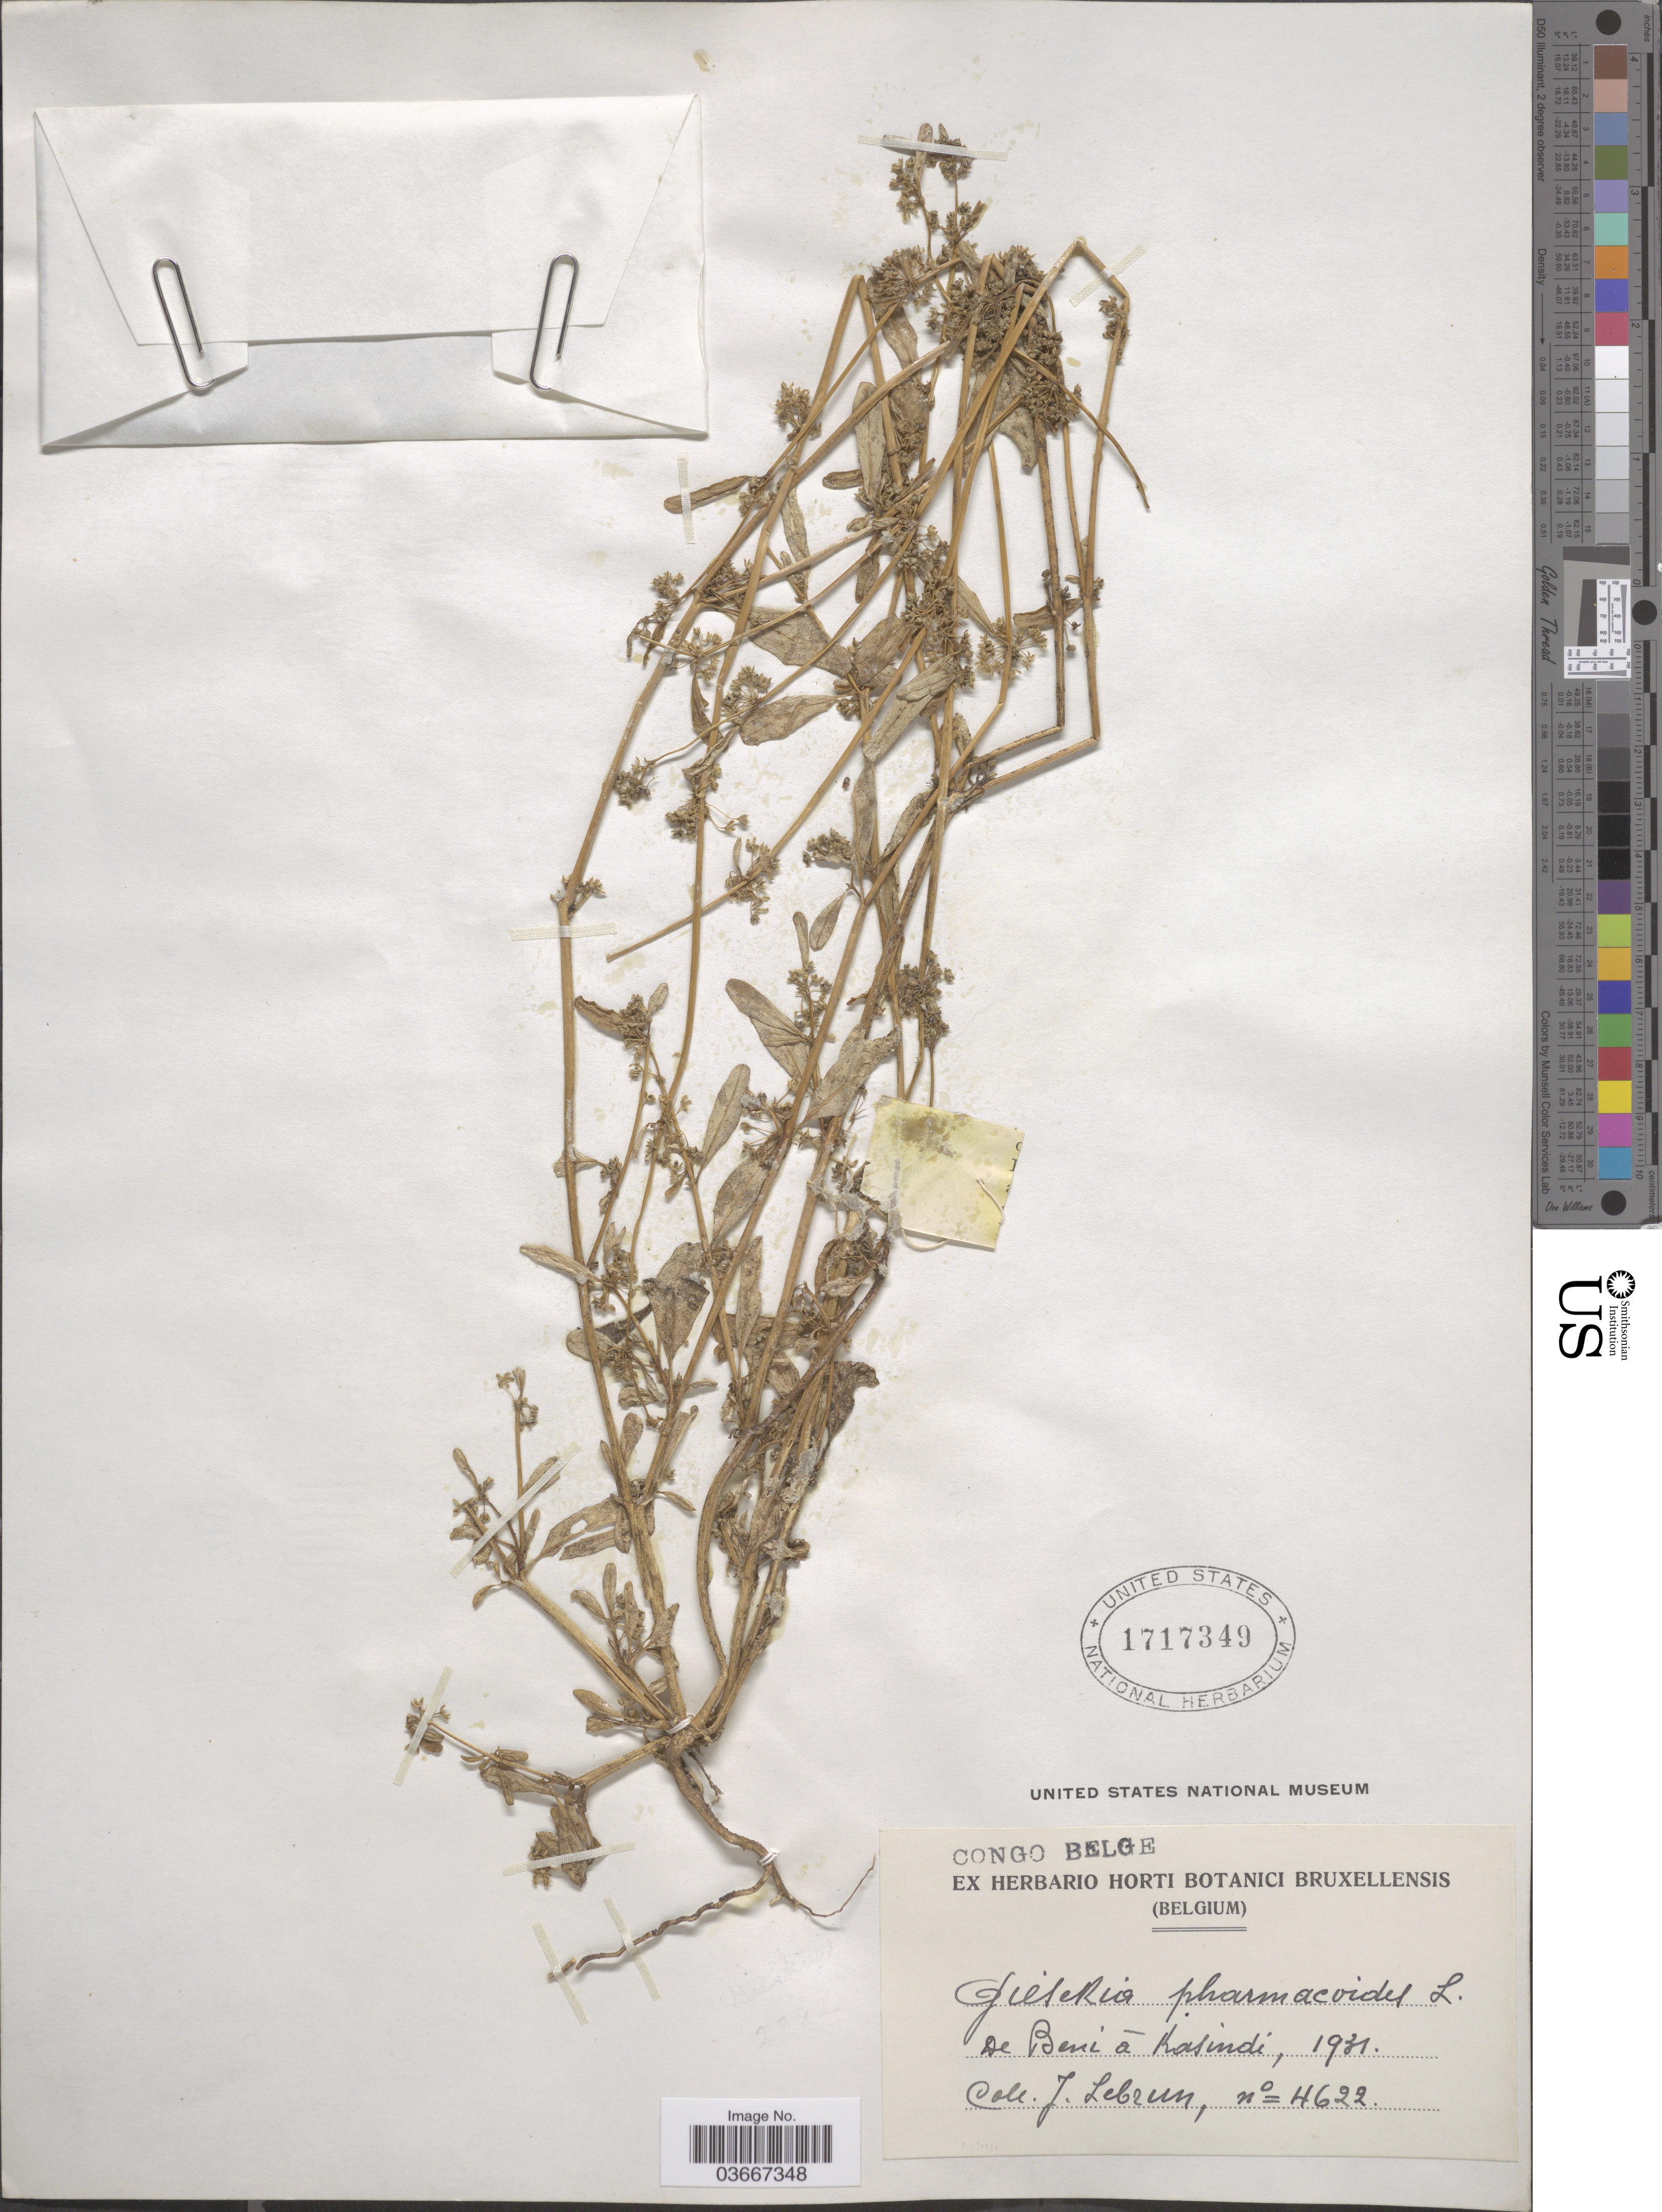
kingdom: Plantae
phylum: Tracheophyta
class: Magnoliopsida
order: Caryophyllales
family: Gisekiaceae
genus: Gisekia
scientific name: Gisekia pharnaceoides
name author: L.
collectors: J. A. Lebrun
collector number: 4622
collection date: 1931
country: Congo, Democratic Republic of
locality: Congo Belge. De Beni á Kasindi.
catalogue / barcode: US 1717349